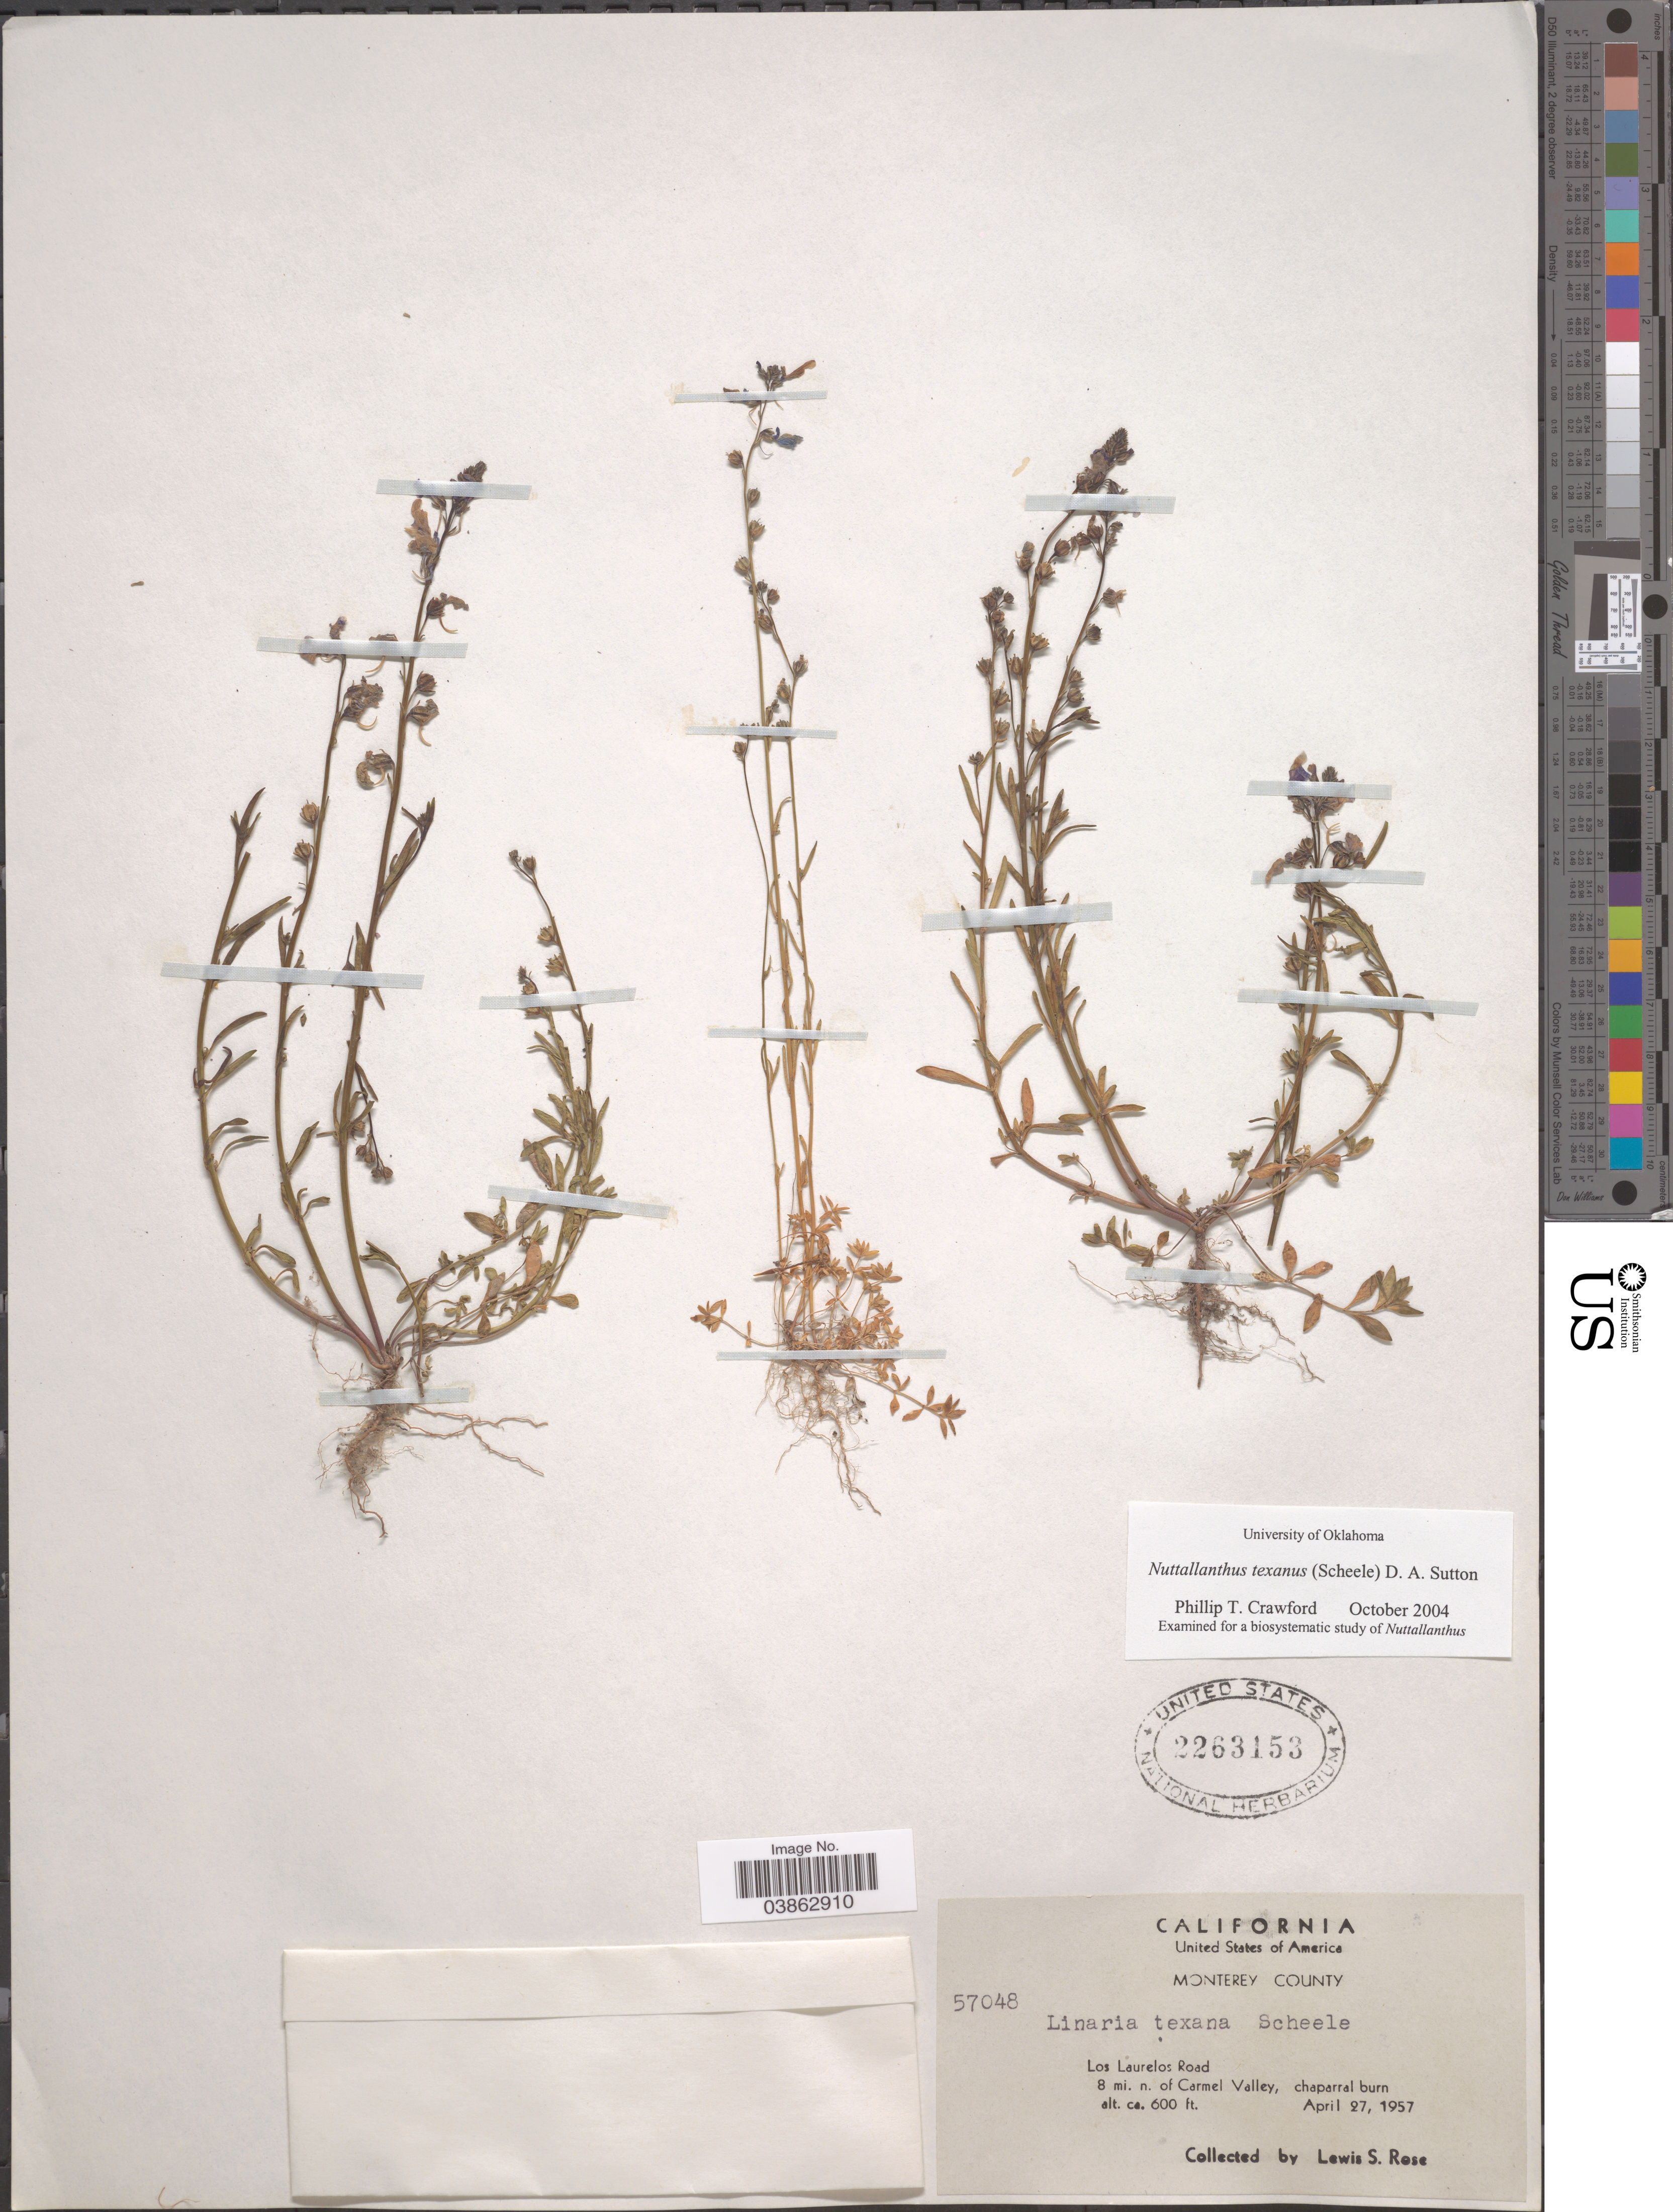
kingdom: Plantae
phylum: Tracheophyta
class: Magnoliopsida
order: Lamiales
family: Plantaginaceae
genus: Linaria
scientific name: Linaria texana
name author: Scheele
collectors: L. S. Rose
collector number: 57048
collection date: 1957-04-27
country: United States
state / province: California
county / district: Monterey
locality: Monterey County. Los Laurelos Road. 8 mi. n. of Carmel Valley, chaparral burn.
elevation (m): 183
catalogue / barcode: US 2263153